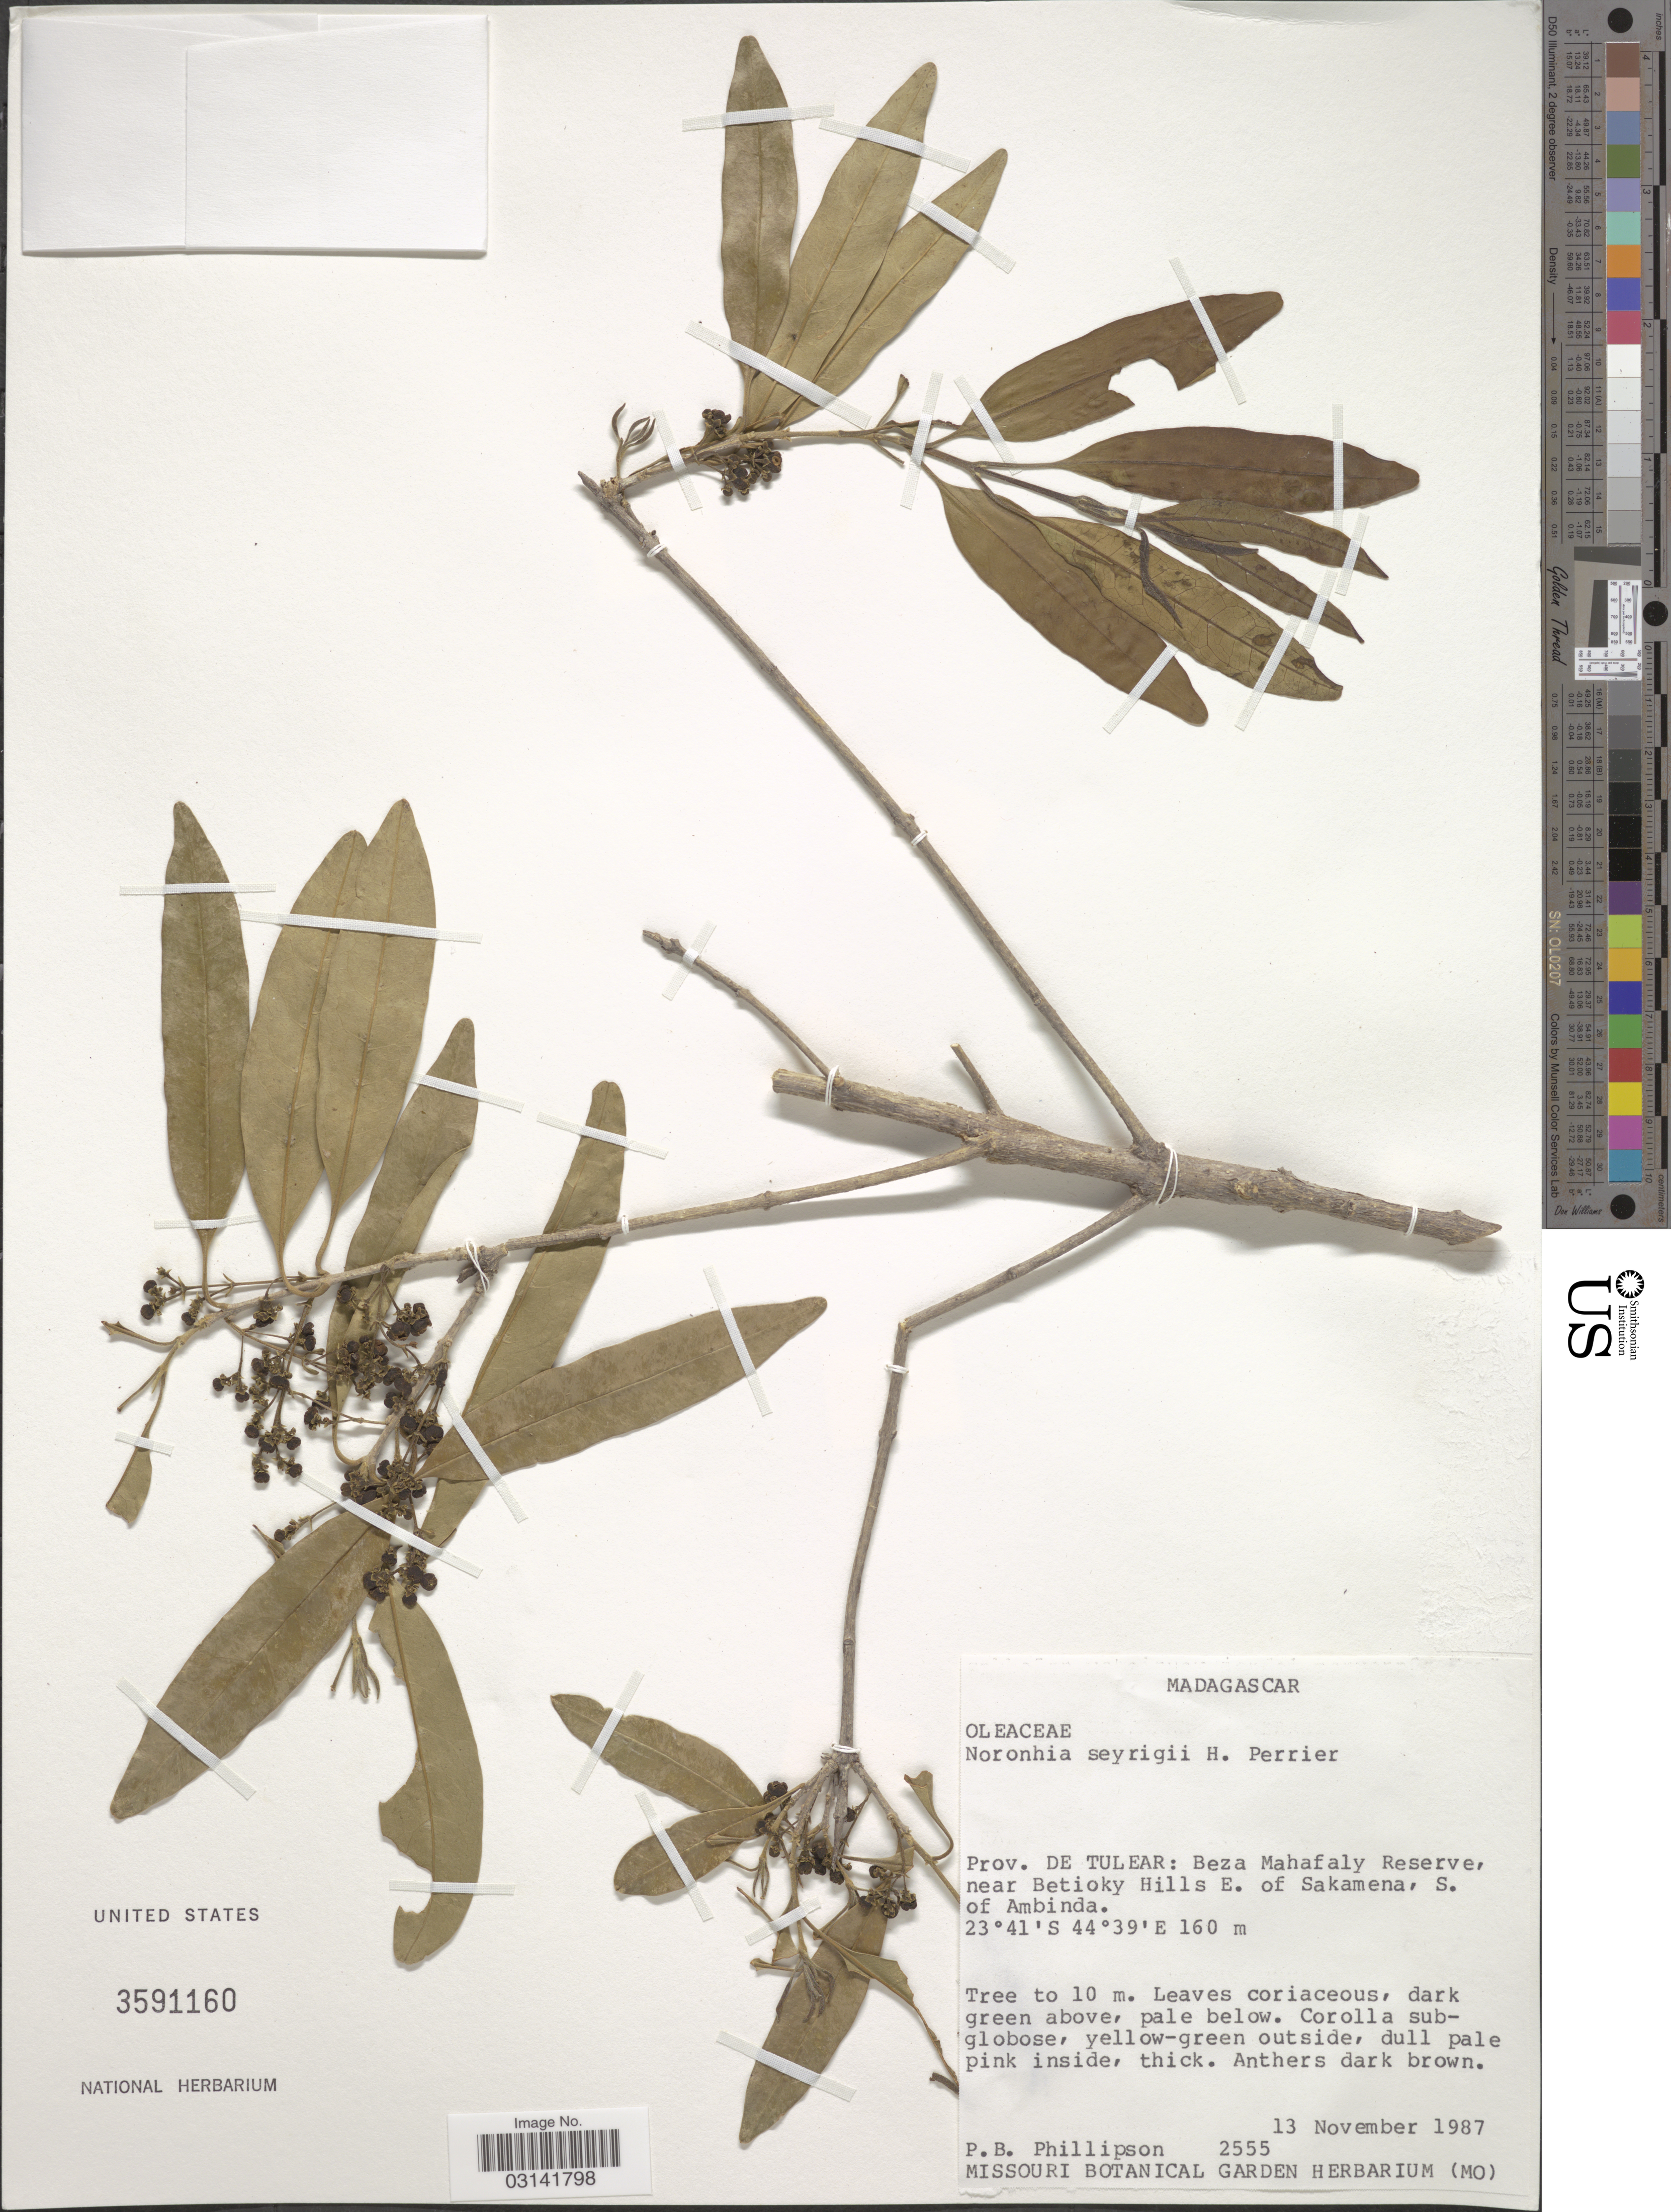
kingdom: Plantae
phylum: Tracheophyta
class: Magnoliopsida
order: Lamiales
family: Oleaceae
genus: Noronhia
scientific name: Noronhia seyrigii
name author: H. Perrier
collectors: P. B. Phillipson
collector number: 2555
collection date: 1987-11-13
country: Madagascar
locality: Prov. DE TULEAR: Beza Mahafaly Reserve, near Betioky Hills E. of Sakamena, S. of Ambinda.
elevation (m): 160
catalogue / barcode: US 3591160